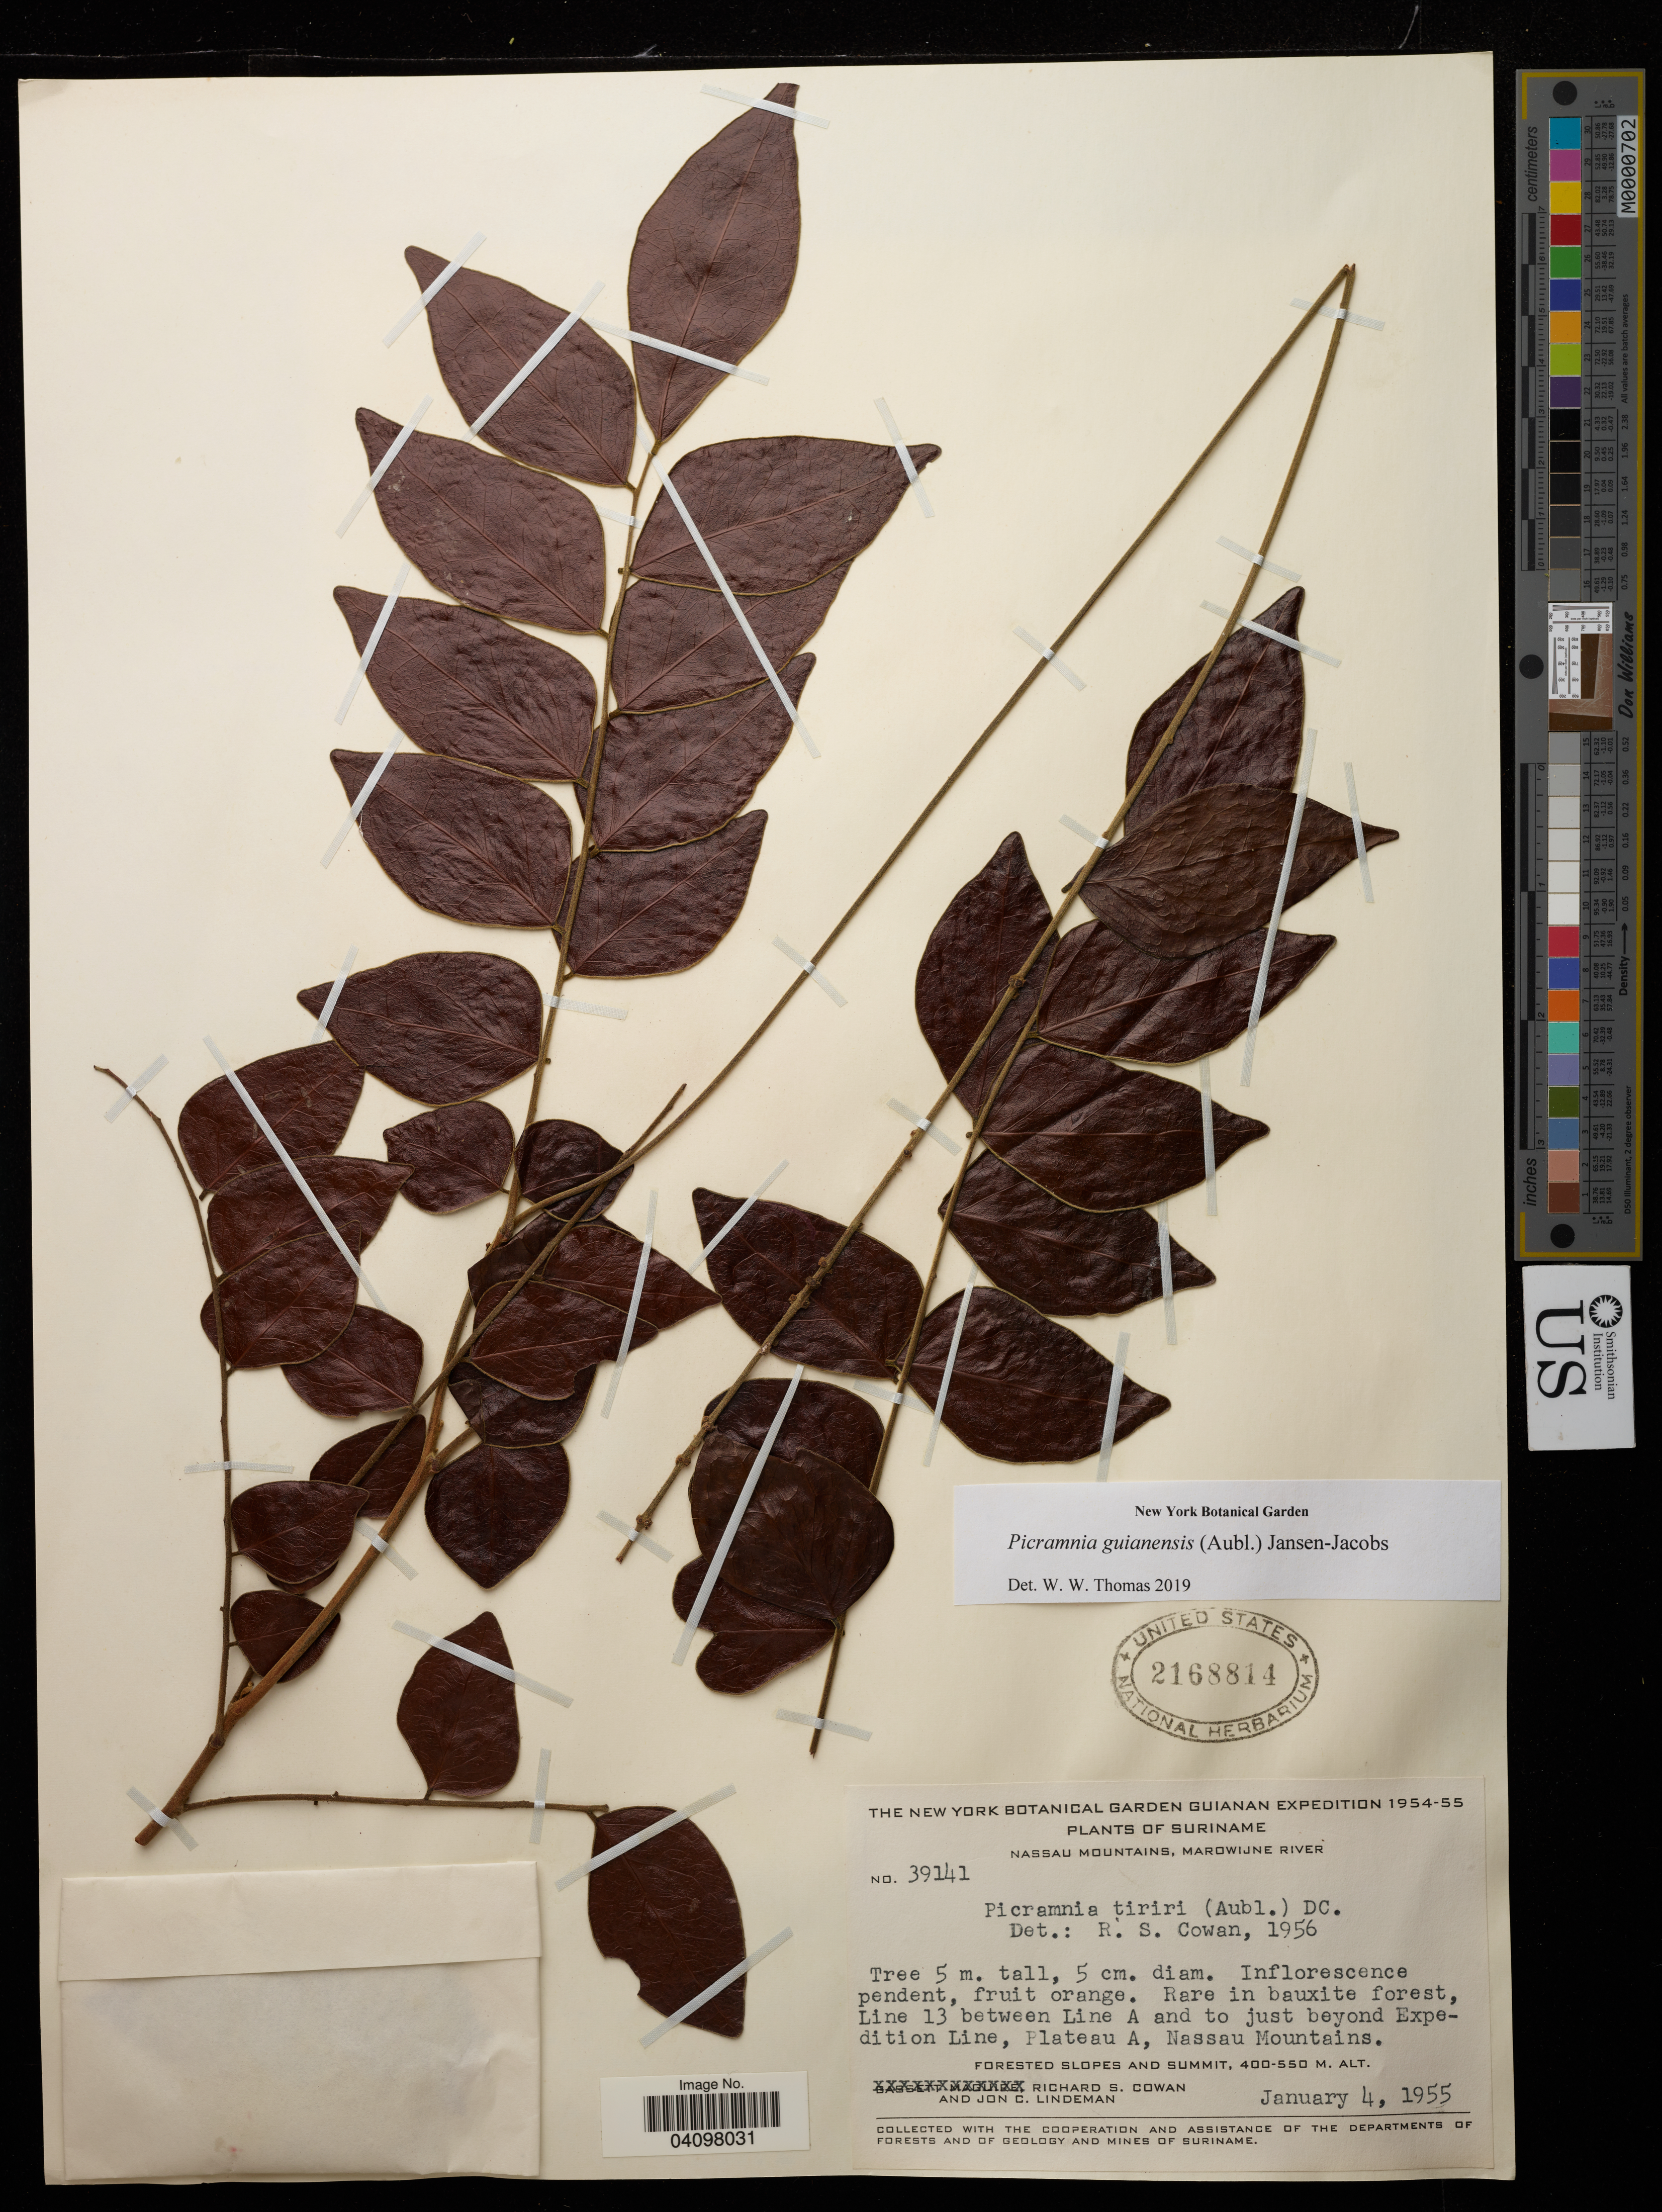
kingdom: Plantae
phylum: Tracheophyta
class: Magnoliopsida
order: Picramniales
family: Picramniaceae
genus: Picramnia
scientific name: Picramnia tariri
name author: DC.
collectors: R. S. Cowan & J. Lindemann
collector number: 39141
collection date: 1955-01-04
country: Suriname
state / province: Sipaliwini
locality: Line 13 between Line A and to just beyond Expedition Line, Plateau A, Nassau Mountains.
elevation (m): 400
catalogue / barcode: US 2168814